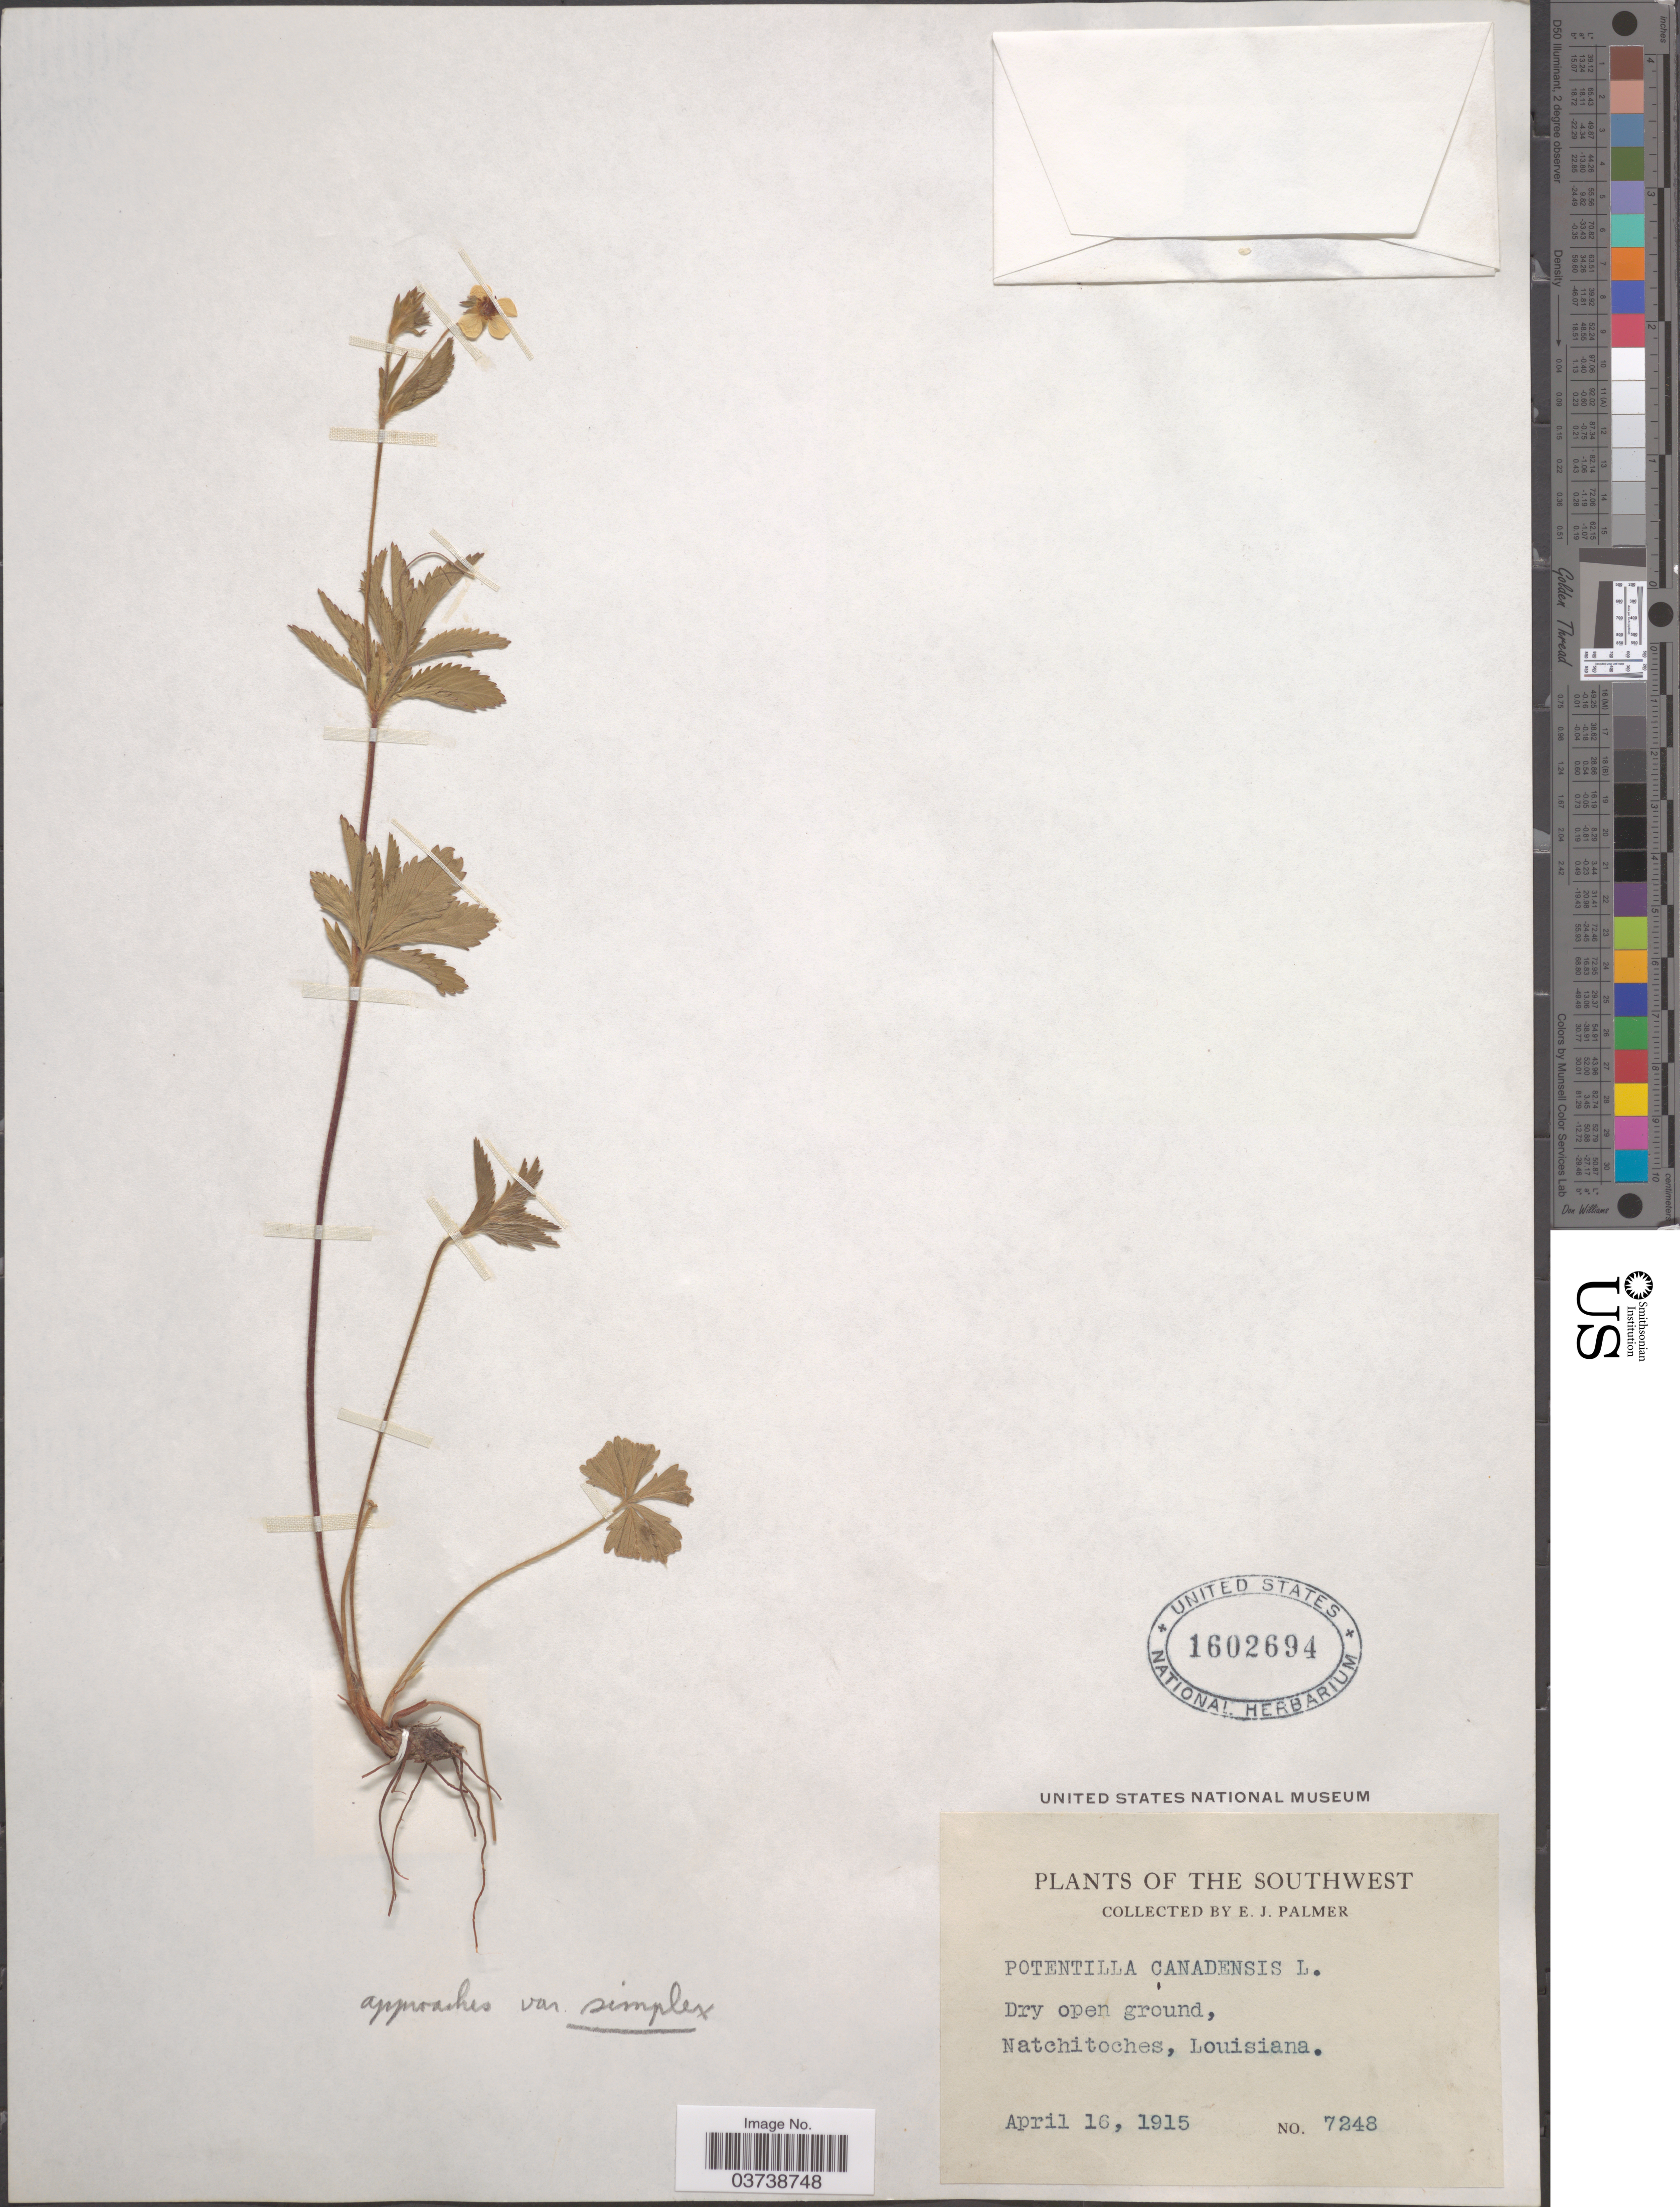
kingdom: Plantae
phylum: Tracheophyta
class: Magnoliopsida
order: Rosales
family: Rosaceae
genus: Potentilla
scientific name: Potentilla canadensis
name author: L.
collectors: E. J. Palmer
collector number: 7248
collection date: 1915-04-16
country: United States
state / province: Louisiana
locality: The Southwest. Natchitoches.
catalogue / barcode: US 1602694